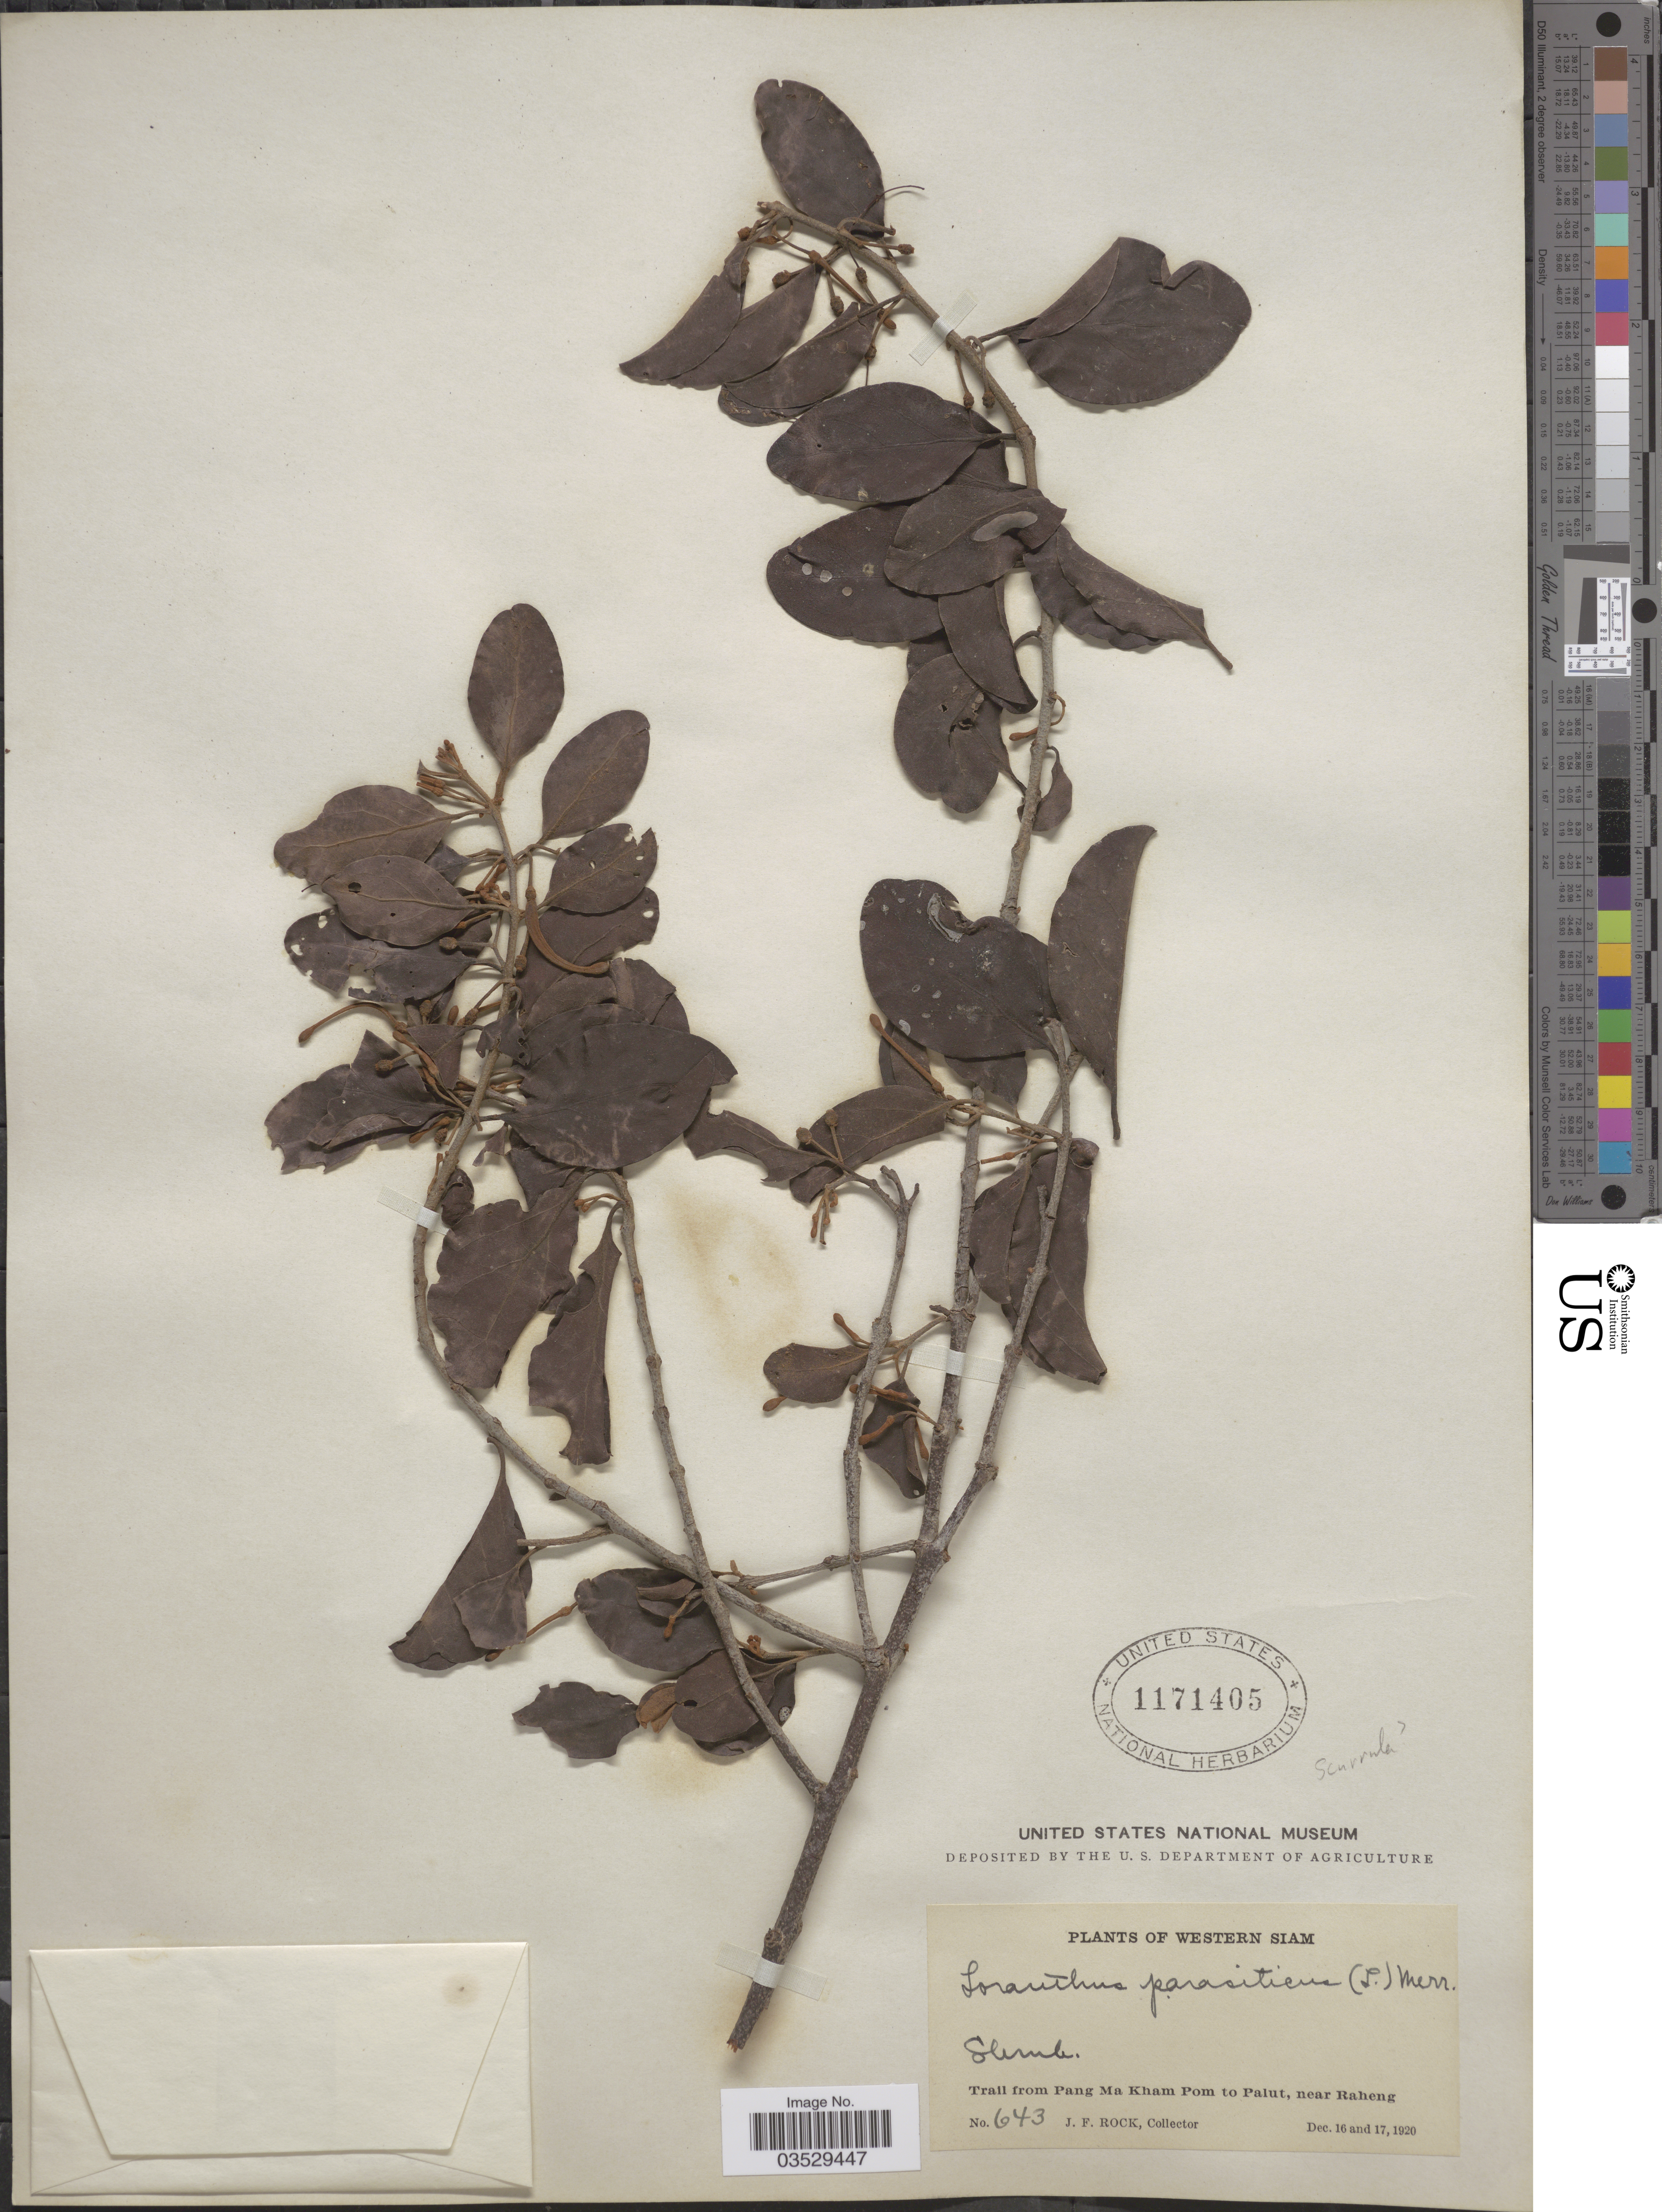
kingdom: Plantae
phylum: Tracheophyta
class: Magnoliopsida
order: Santalales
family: Loranthaceae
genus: Scurrula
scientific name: Scurrula parasitica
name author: L.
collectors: J. Rock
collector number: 643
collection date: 1920-12-16/1920-12-17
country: Thailand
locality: Western Siam. Trail from Pang Ma Kham Pom to Palut, near Raheng.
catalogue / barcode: US 1171405